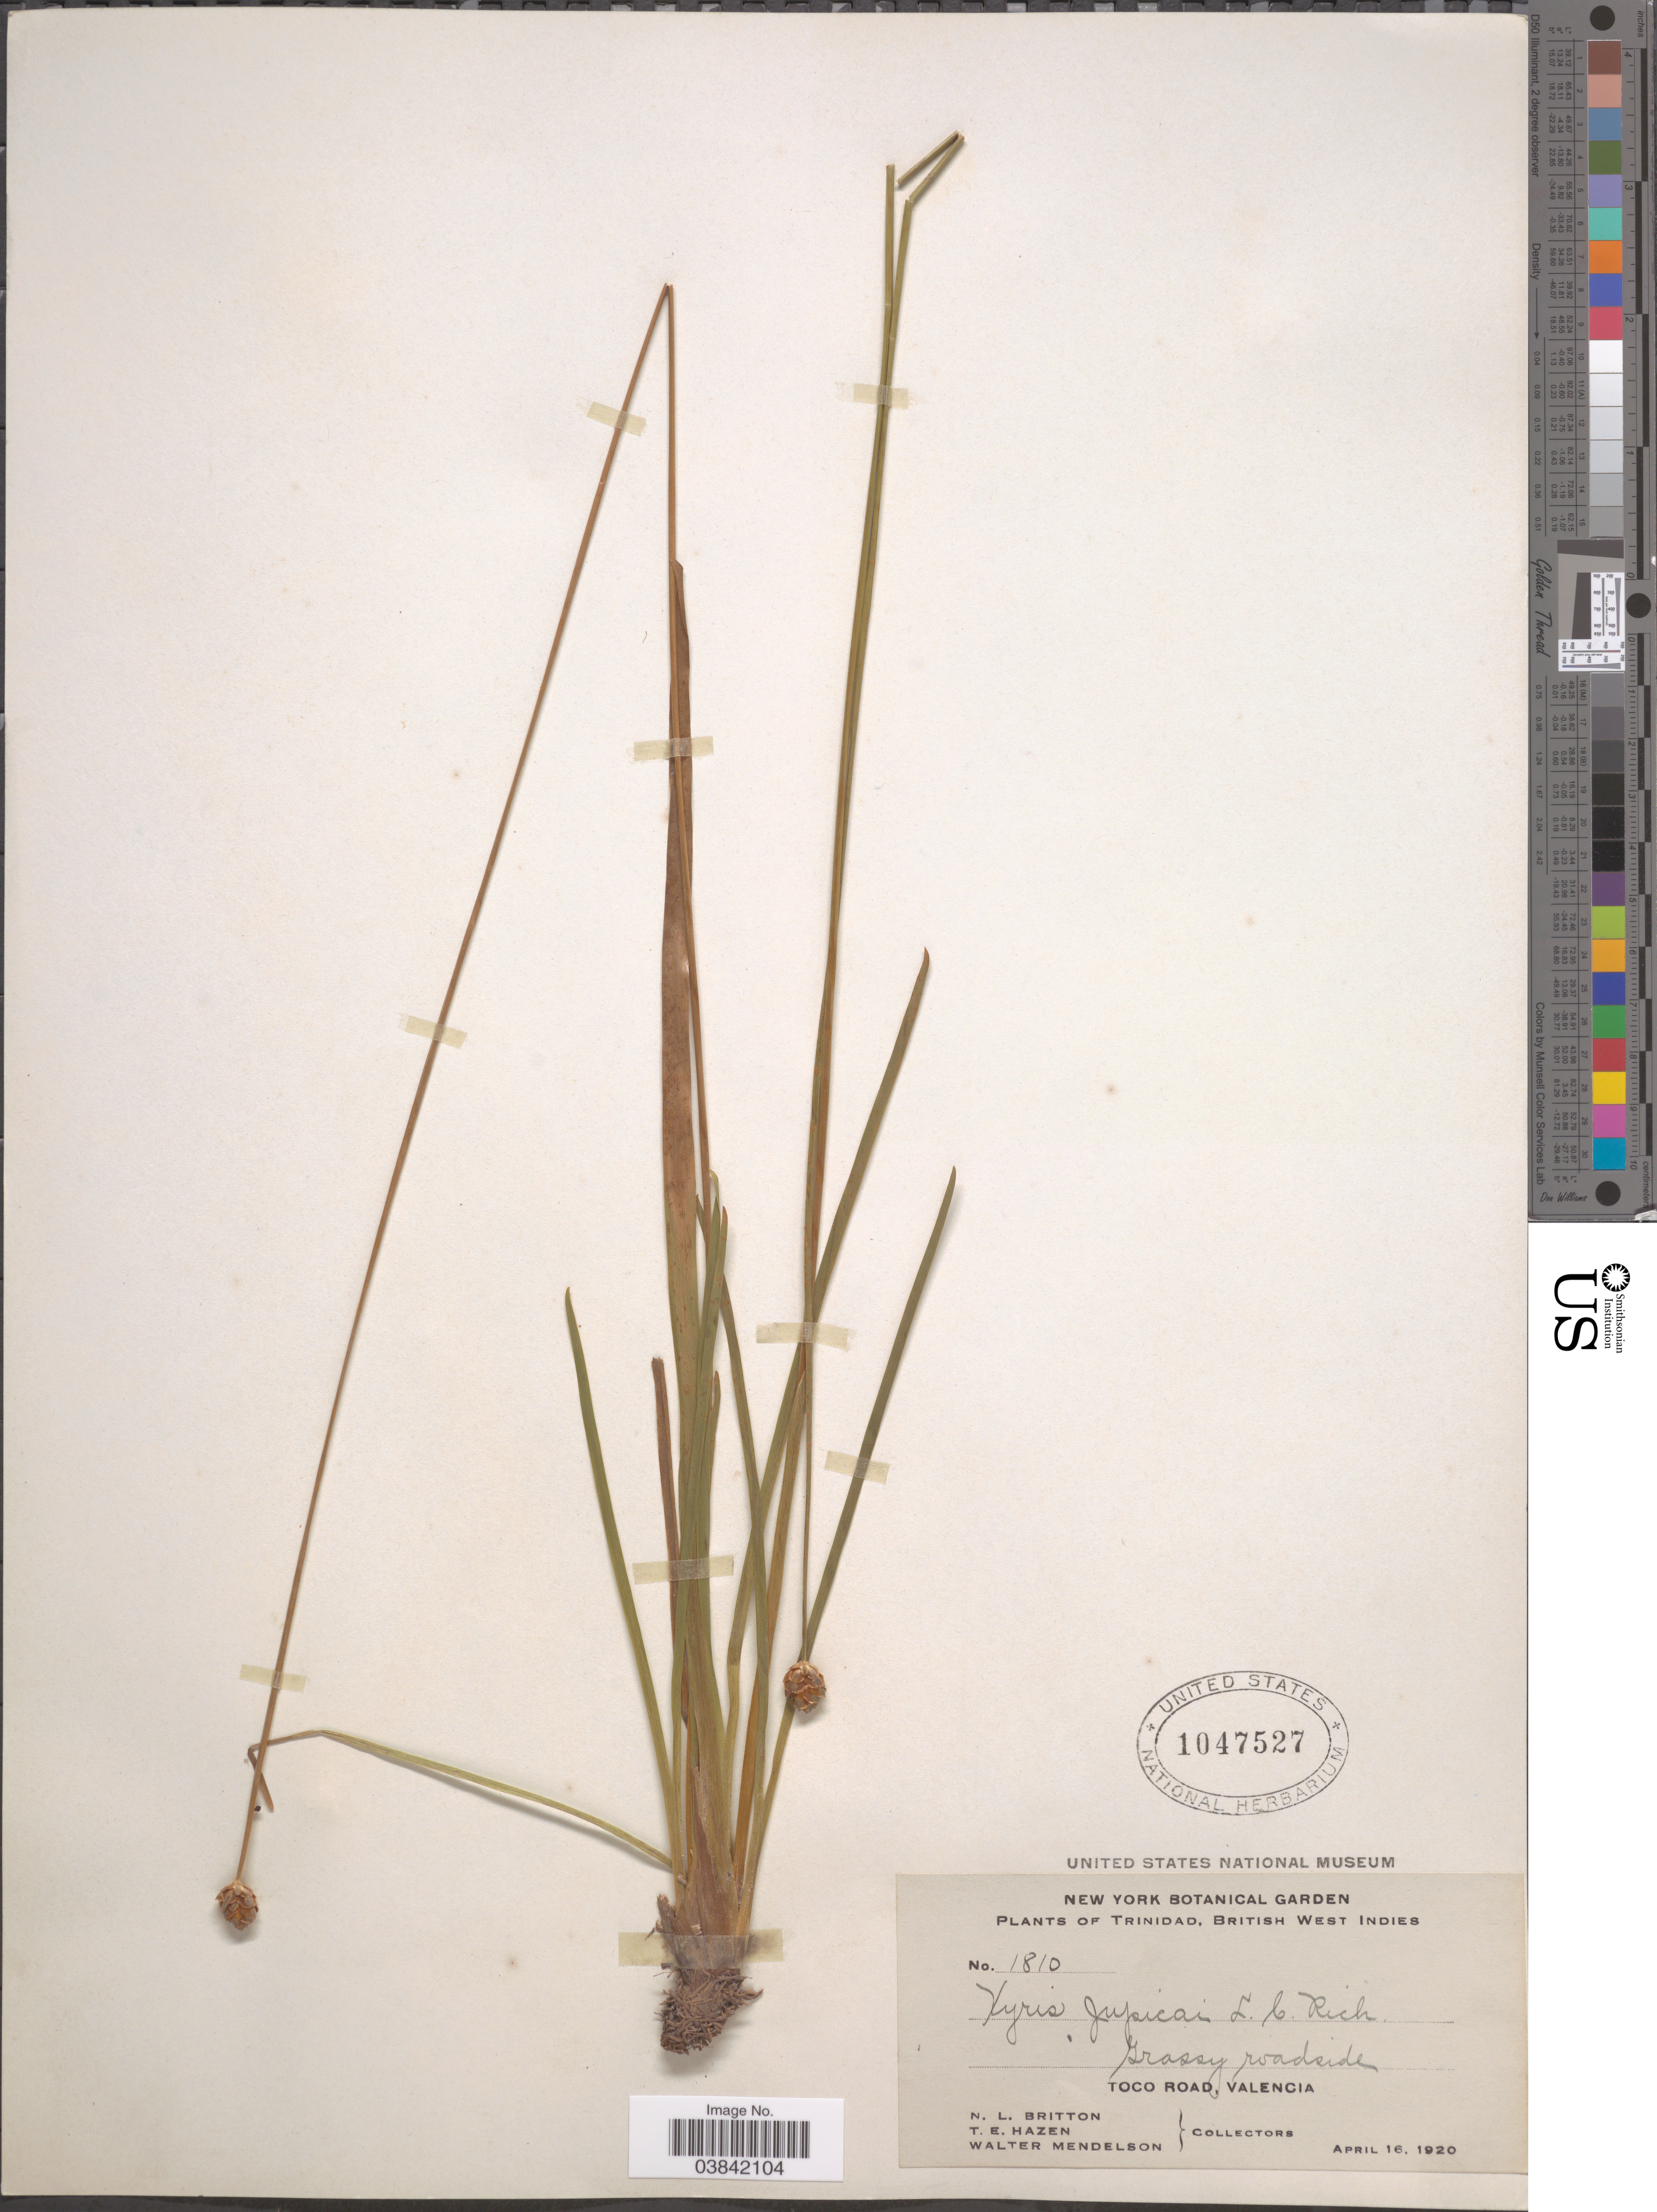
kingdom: Plantae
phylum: Tracheophyta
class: Liliopsida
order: Poales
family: Xyridaceae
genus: Xyris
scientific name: Xyris caroliniana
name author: Walter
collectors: N. Britton, T. E. Hazen & W. Mendelson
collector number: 1810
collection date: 1920-04-16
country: Trinidad and Tobago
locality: Trinidad, British West Indies. Grassy roadside, Toco Road, Valencia.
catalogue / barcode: US 1047527